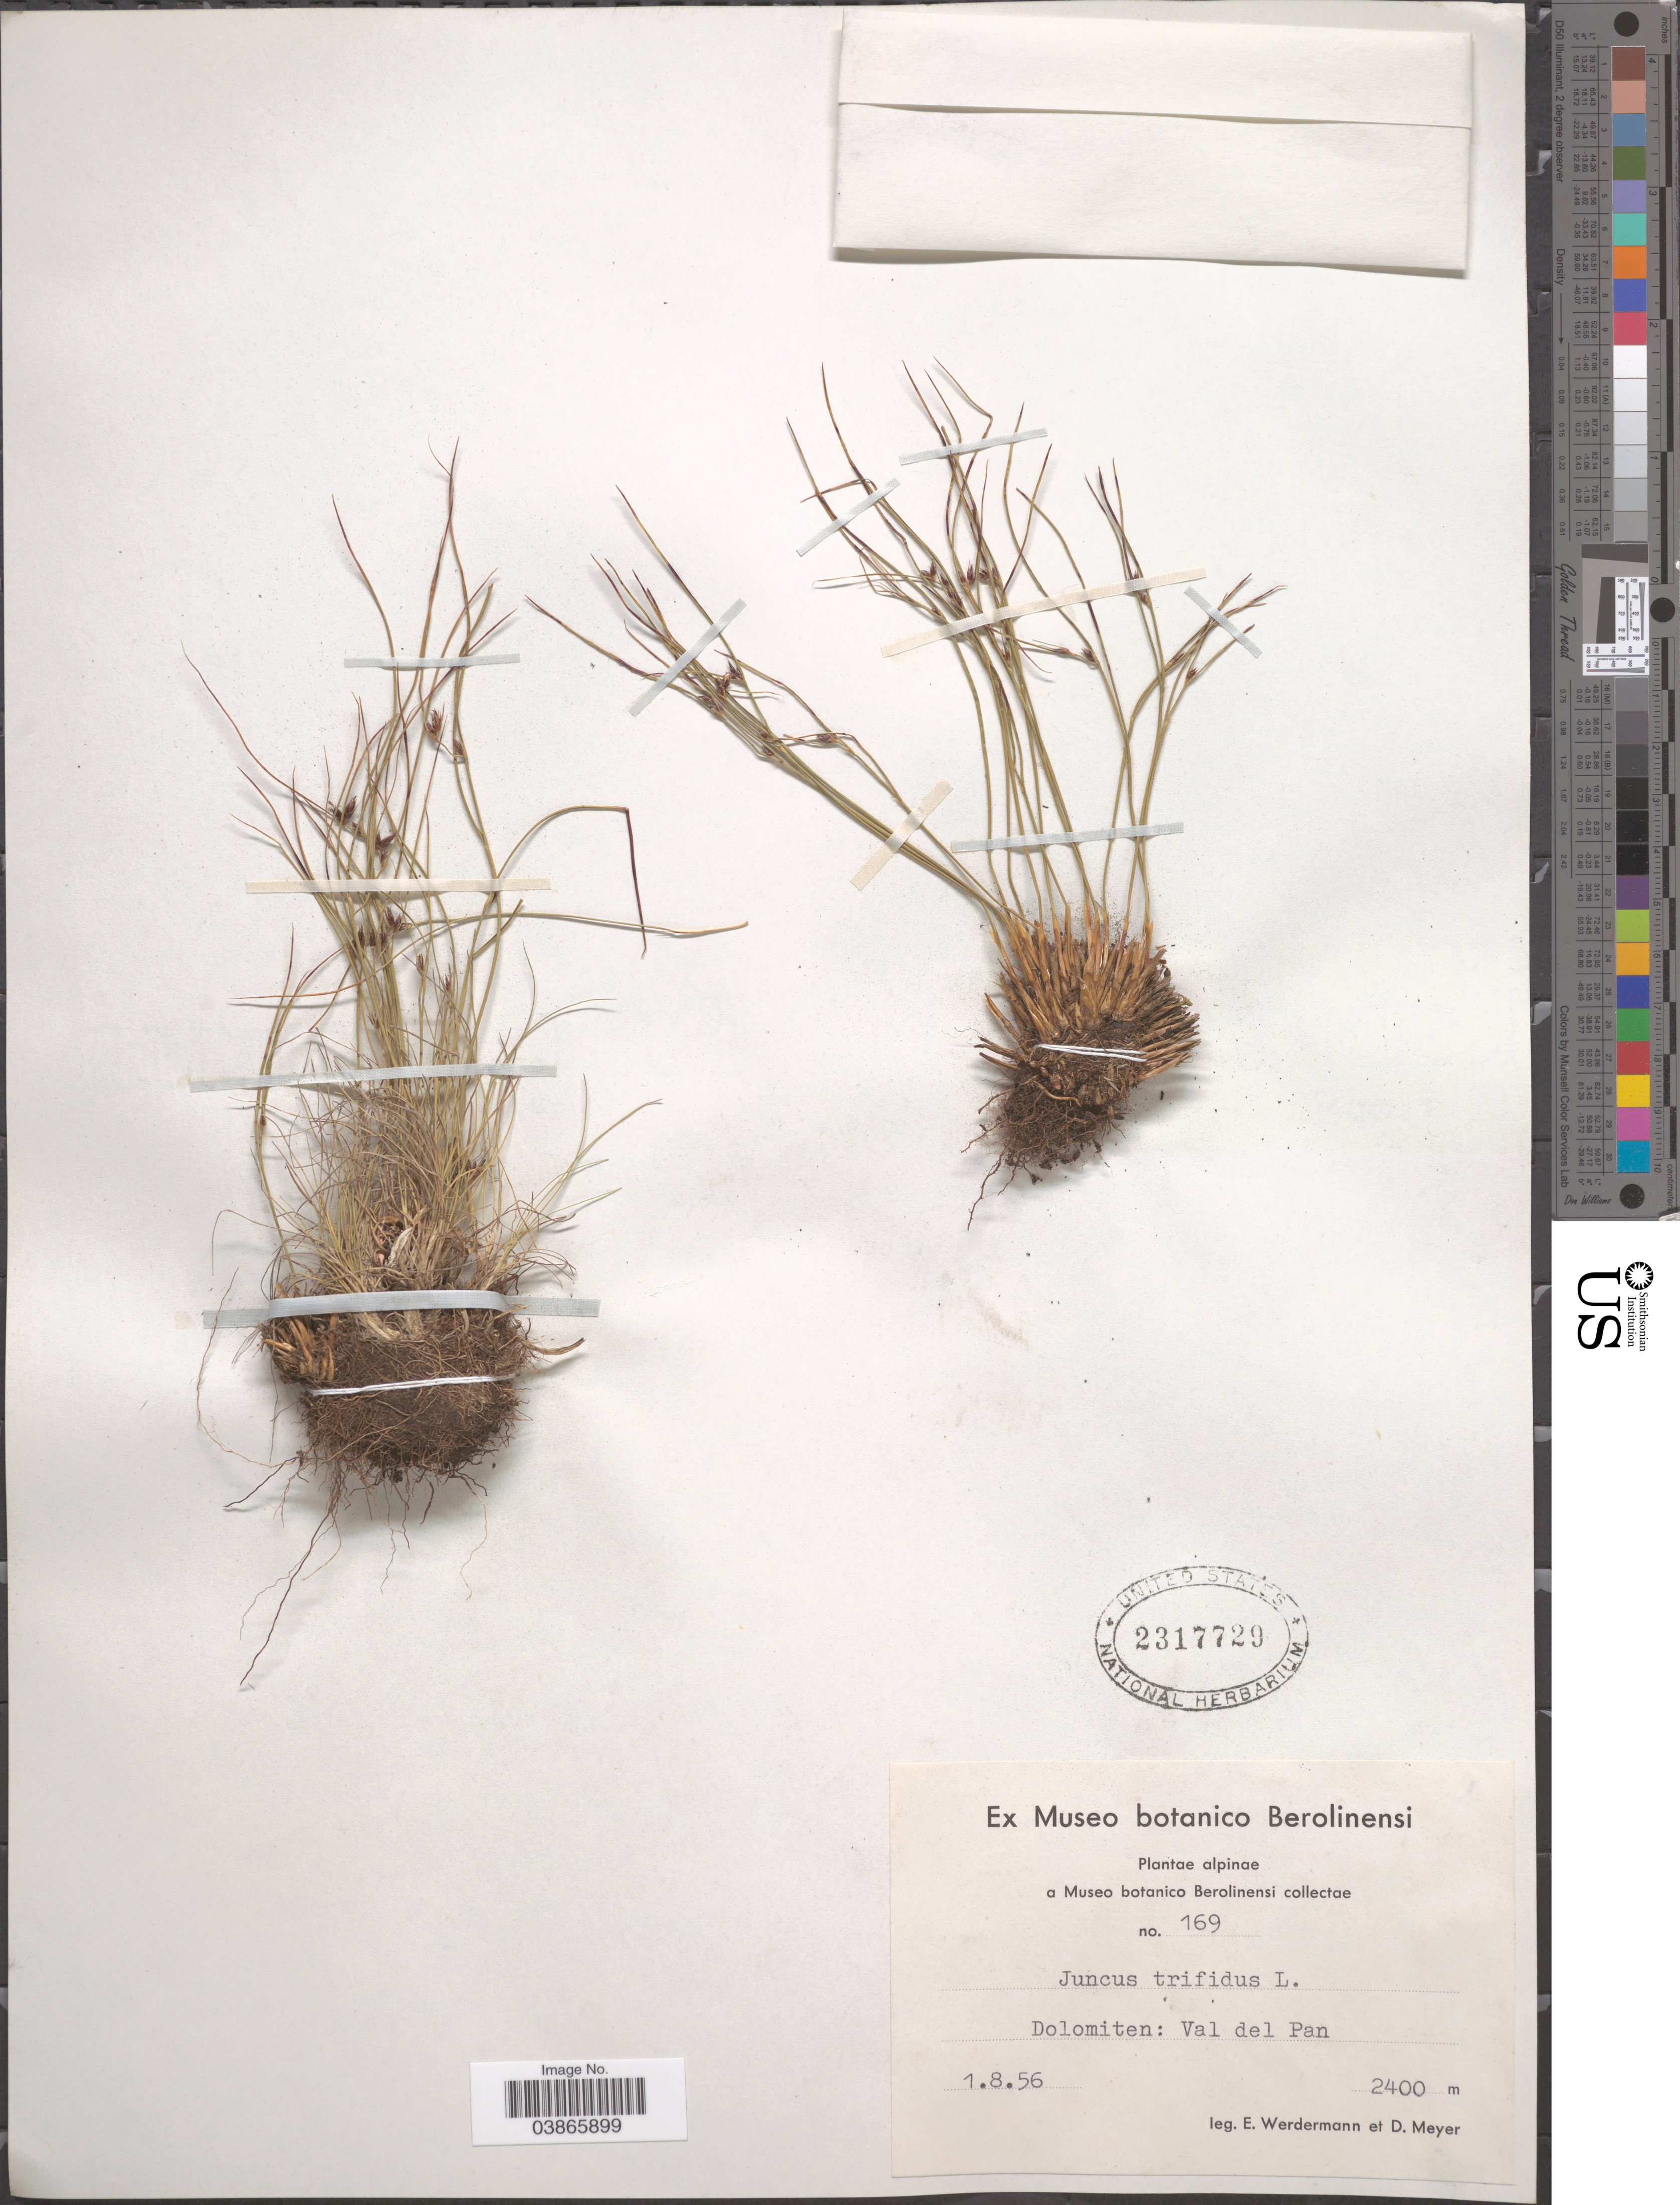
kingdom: Plantae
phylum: Tracheophyta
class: Liliopsida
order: Poales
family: Juncaceae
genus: Juncus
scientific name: Juncus trifidus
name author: L.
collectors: E. Werdermann & D. Meyer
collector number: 169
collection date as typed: Transcribed d/m/y: 1/8/56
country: Italy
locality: Alpinae. Dolomiten: Val del Pan.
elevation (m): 2400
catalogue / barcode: US 2317729